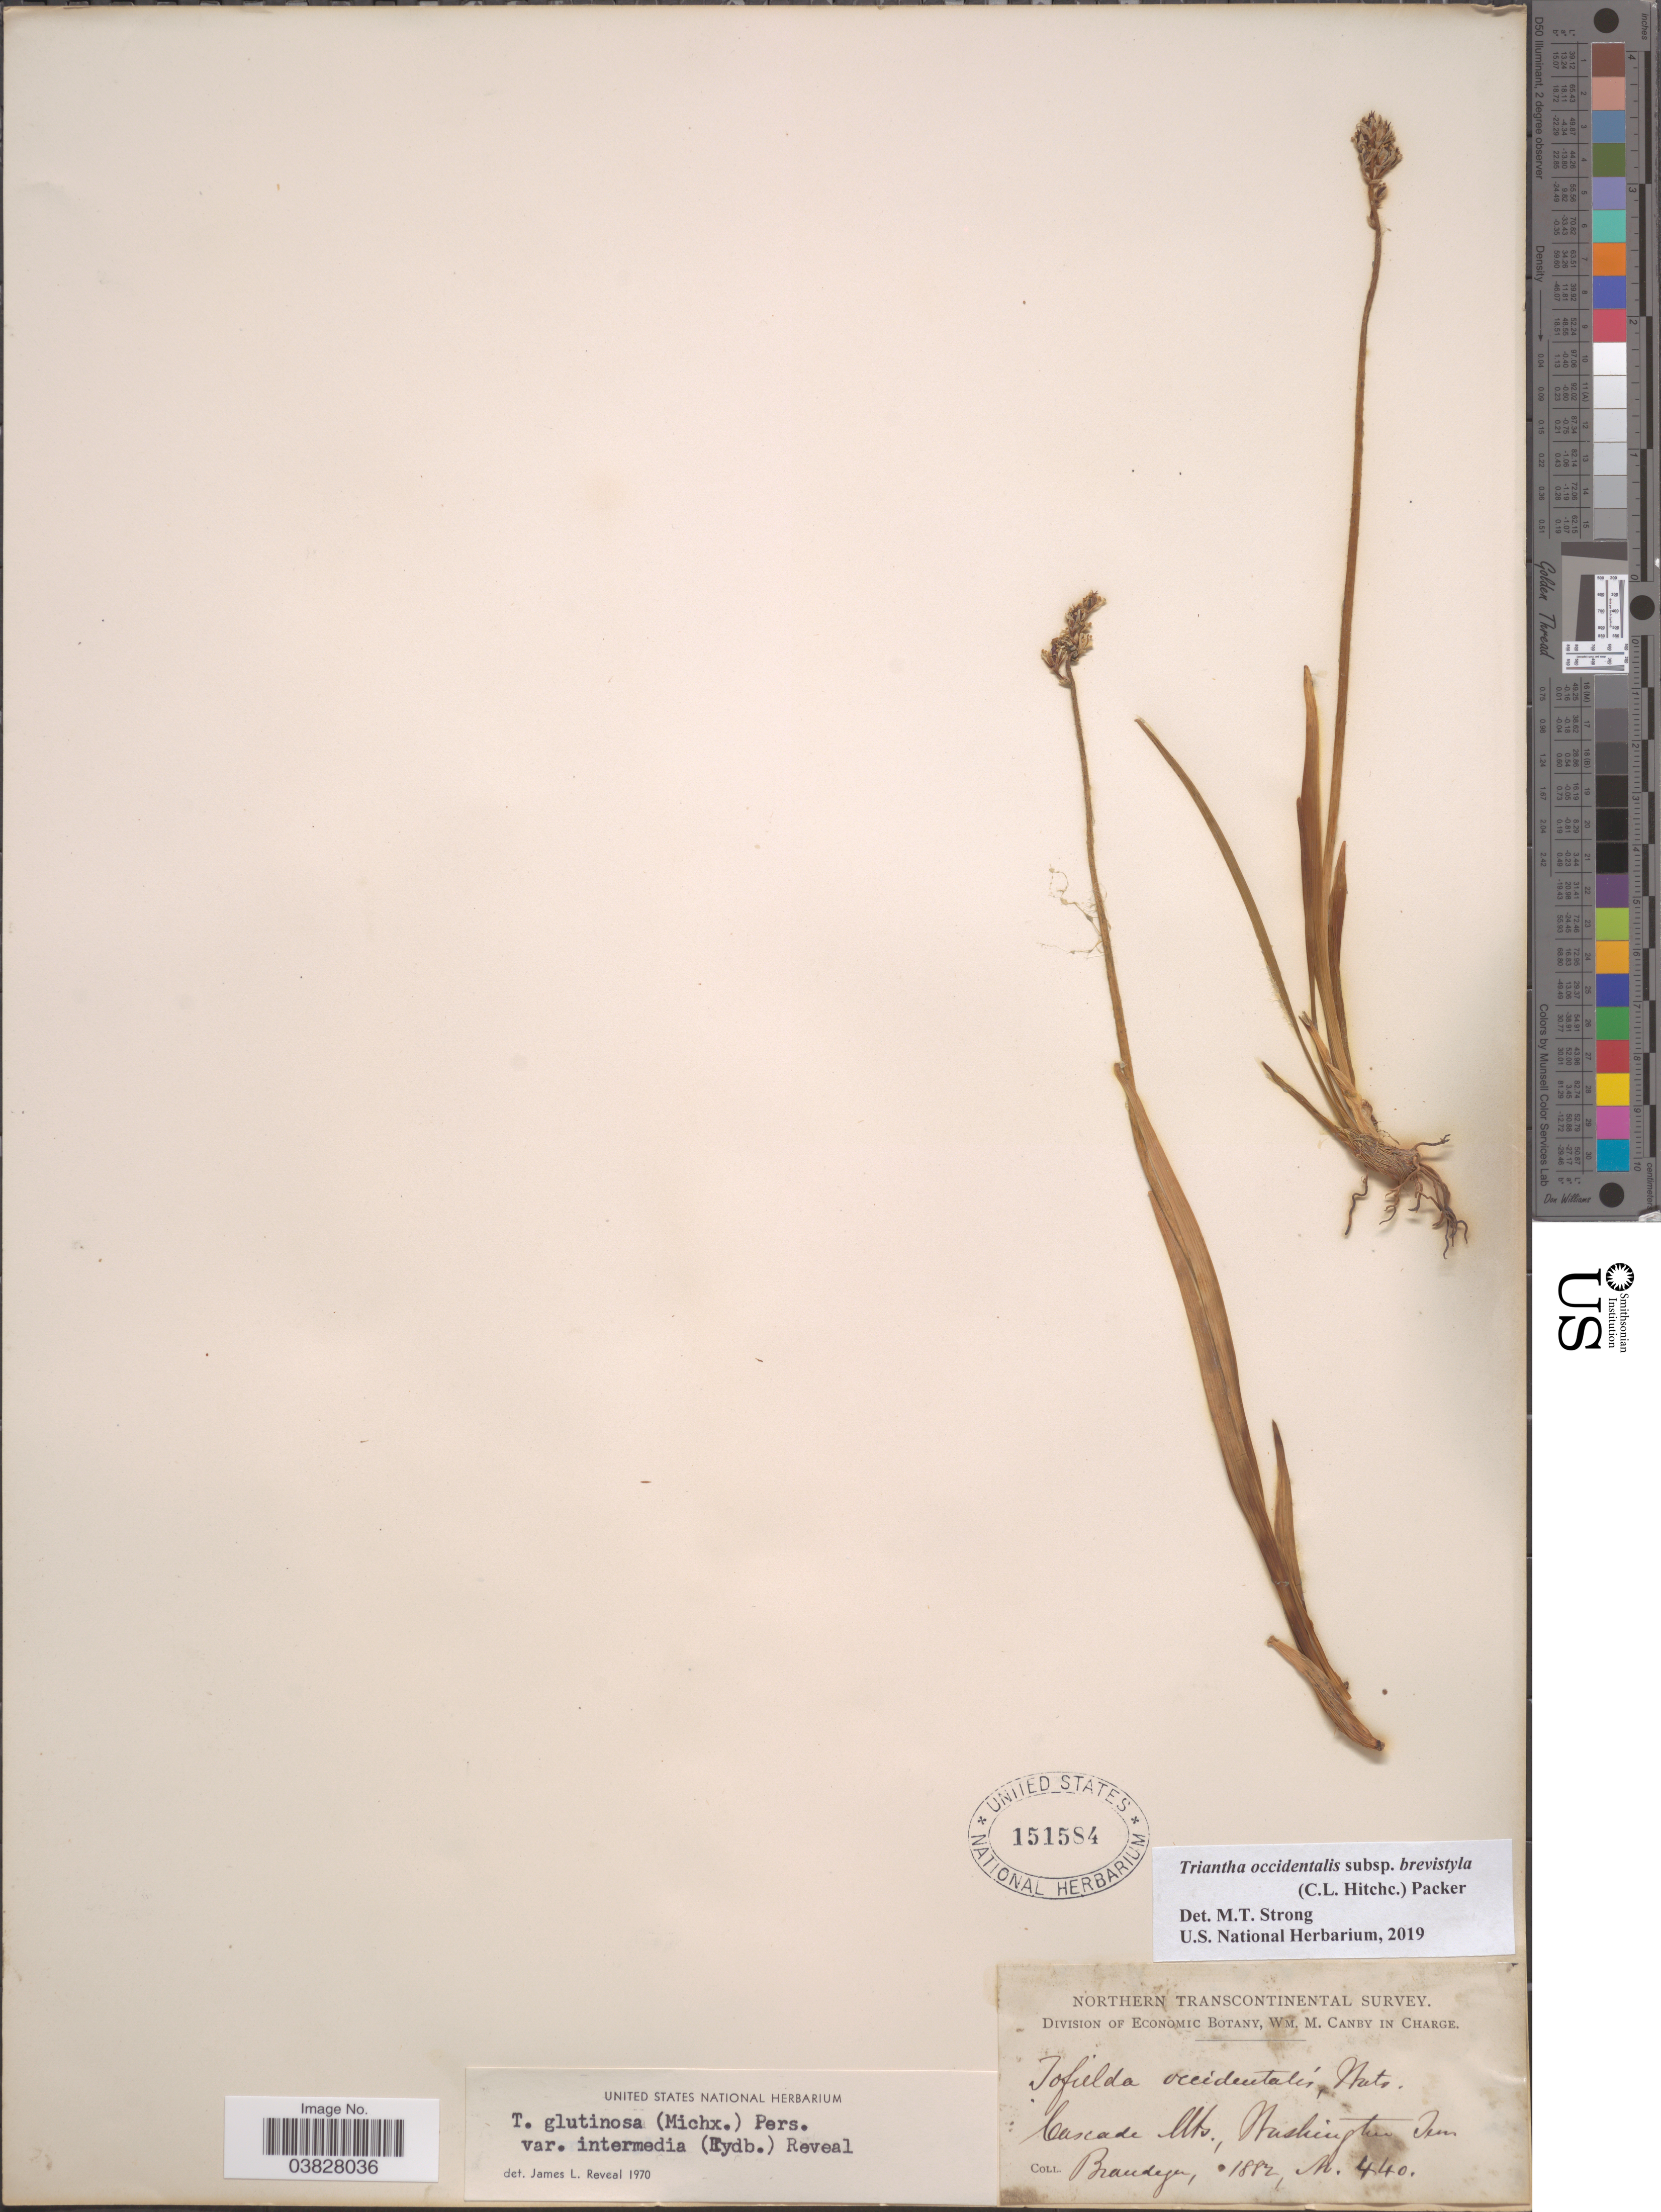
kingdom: Plantae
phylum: Tracheophyta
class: Liliopsida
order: Alismatales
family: Tofieldiaceae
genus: Triantha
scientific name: Triantha occidentalis subsp. brevistyla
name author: (C.L. Hitchc.) Packer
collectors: -- Brandegee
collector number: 440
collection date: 1882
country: United States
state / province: Tennessee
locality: Northern Transcontinental. Cascade Mts, Washington.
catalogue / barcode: US 151584